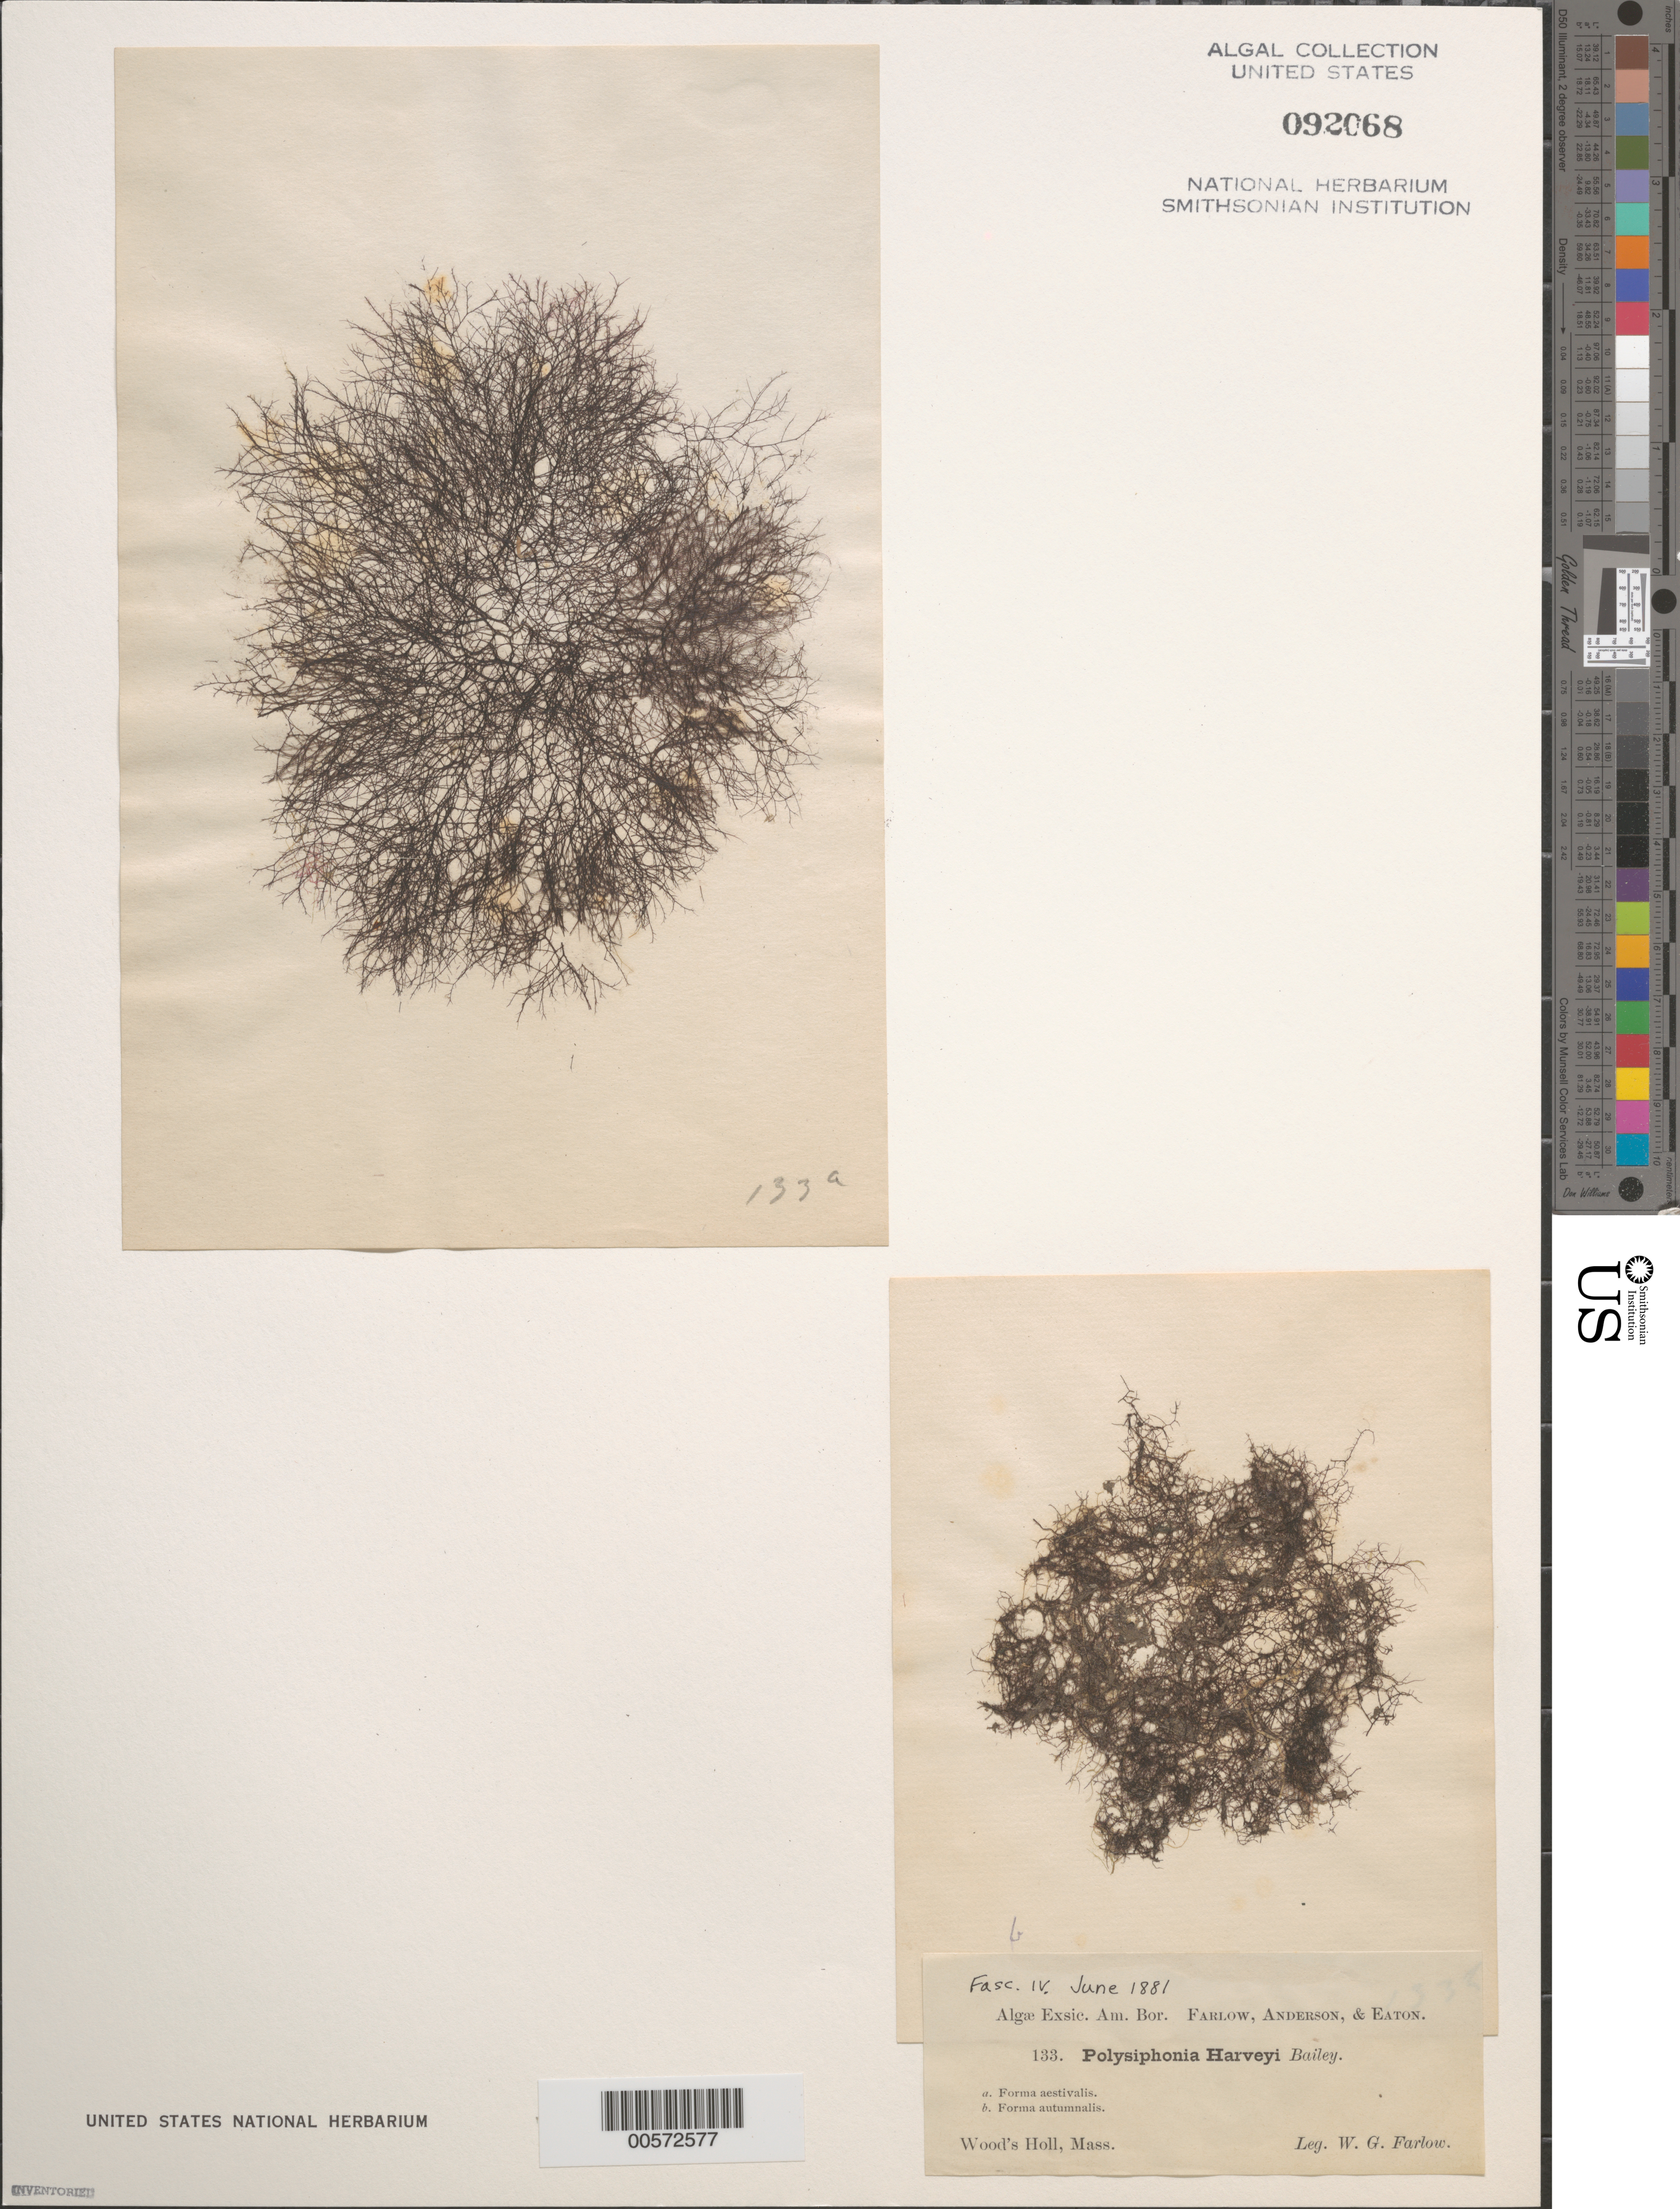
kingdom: Plantae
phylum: Rhodophyta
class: Florideophyceae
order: Ceramiales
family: Rhodomelaceae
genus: Melanothamnus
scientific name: Melanothamnus harveyi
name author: (Bailey) Diaz-Tapia & C.A. Maggs in Diaz-Tapia et al.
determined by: Algae name updating Project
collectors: W. G. Farlow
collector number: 133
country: United States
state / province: Massachusetts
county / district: Barnstable County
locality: Woods Hole (Wood's Holl)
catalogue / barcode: US 92068